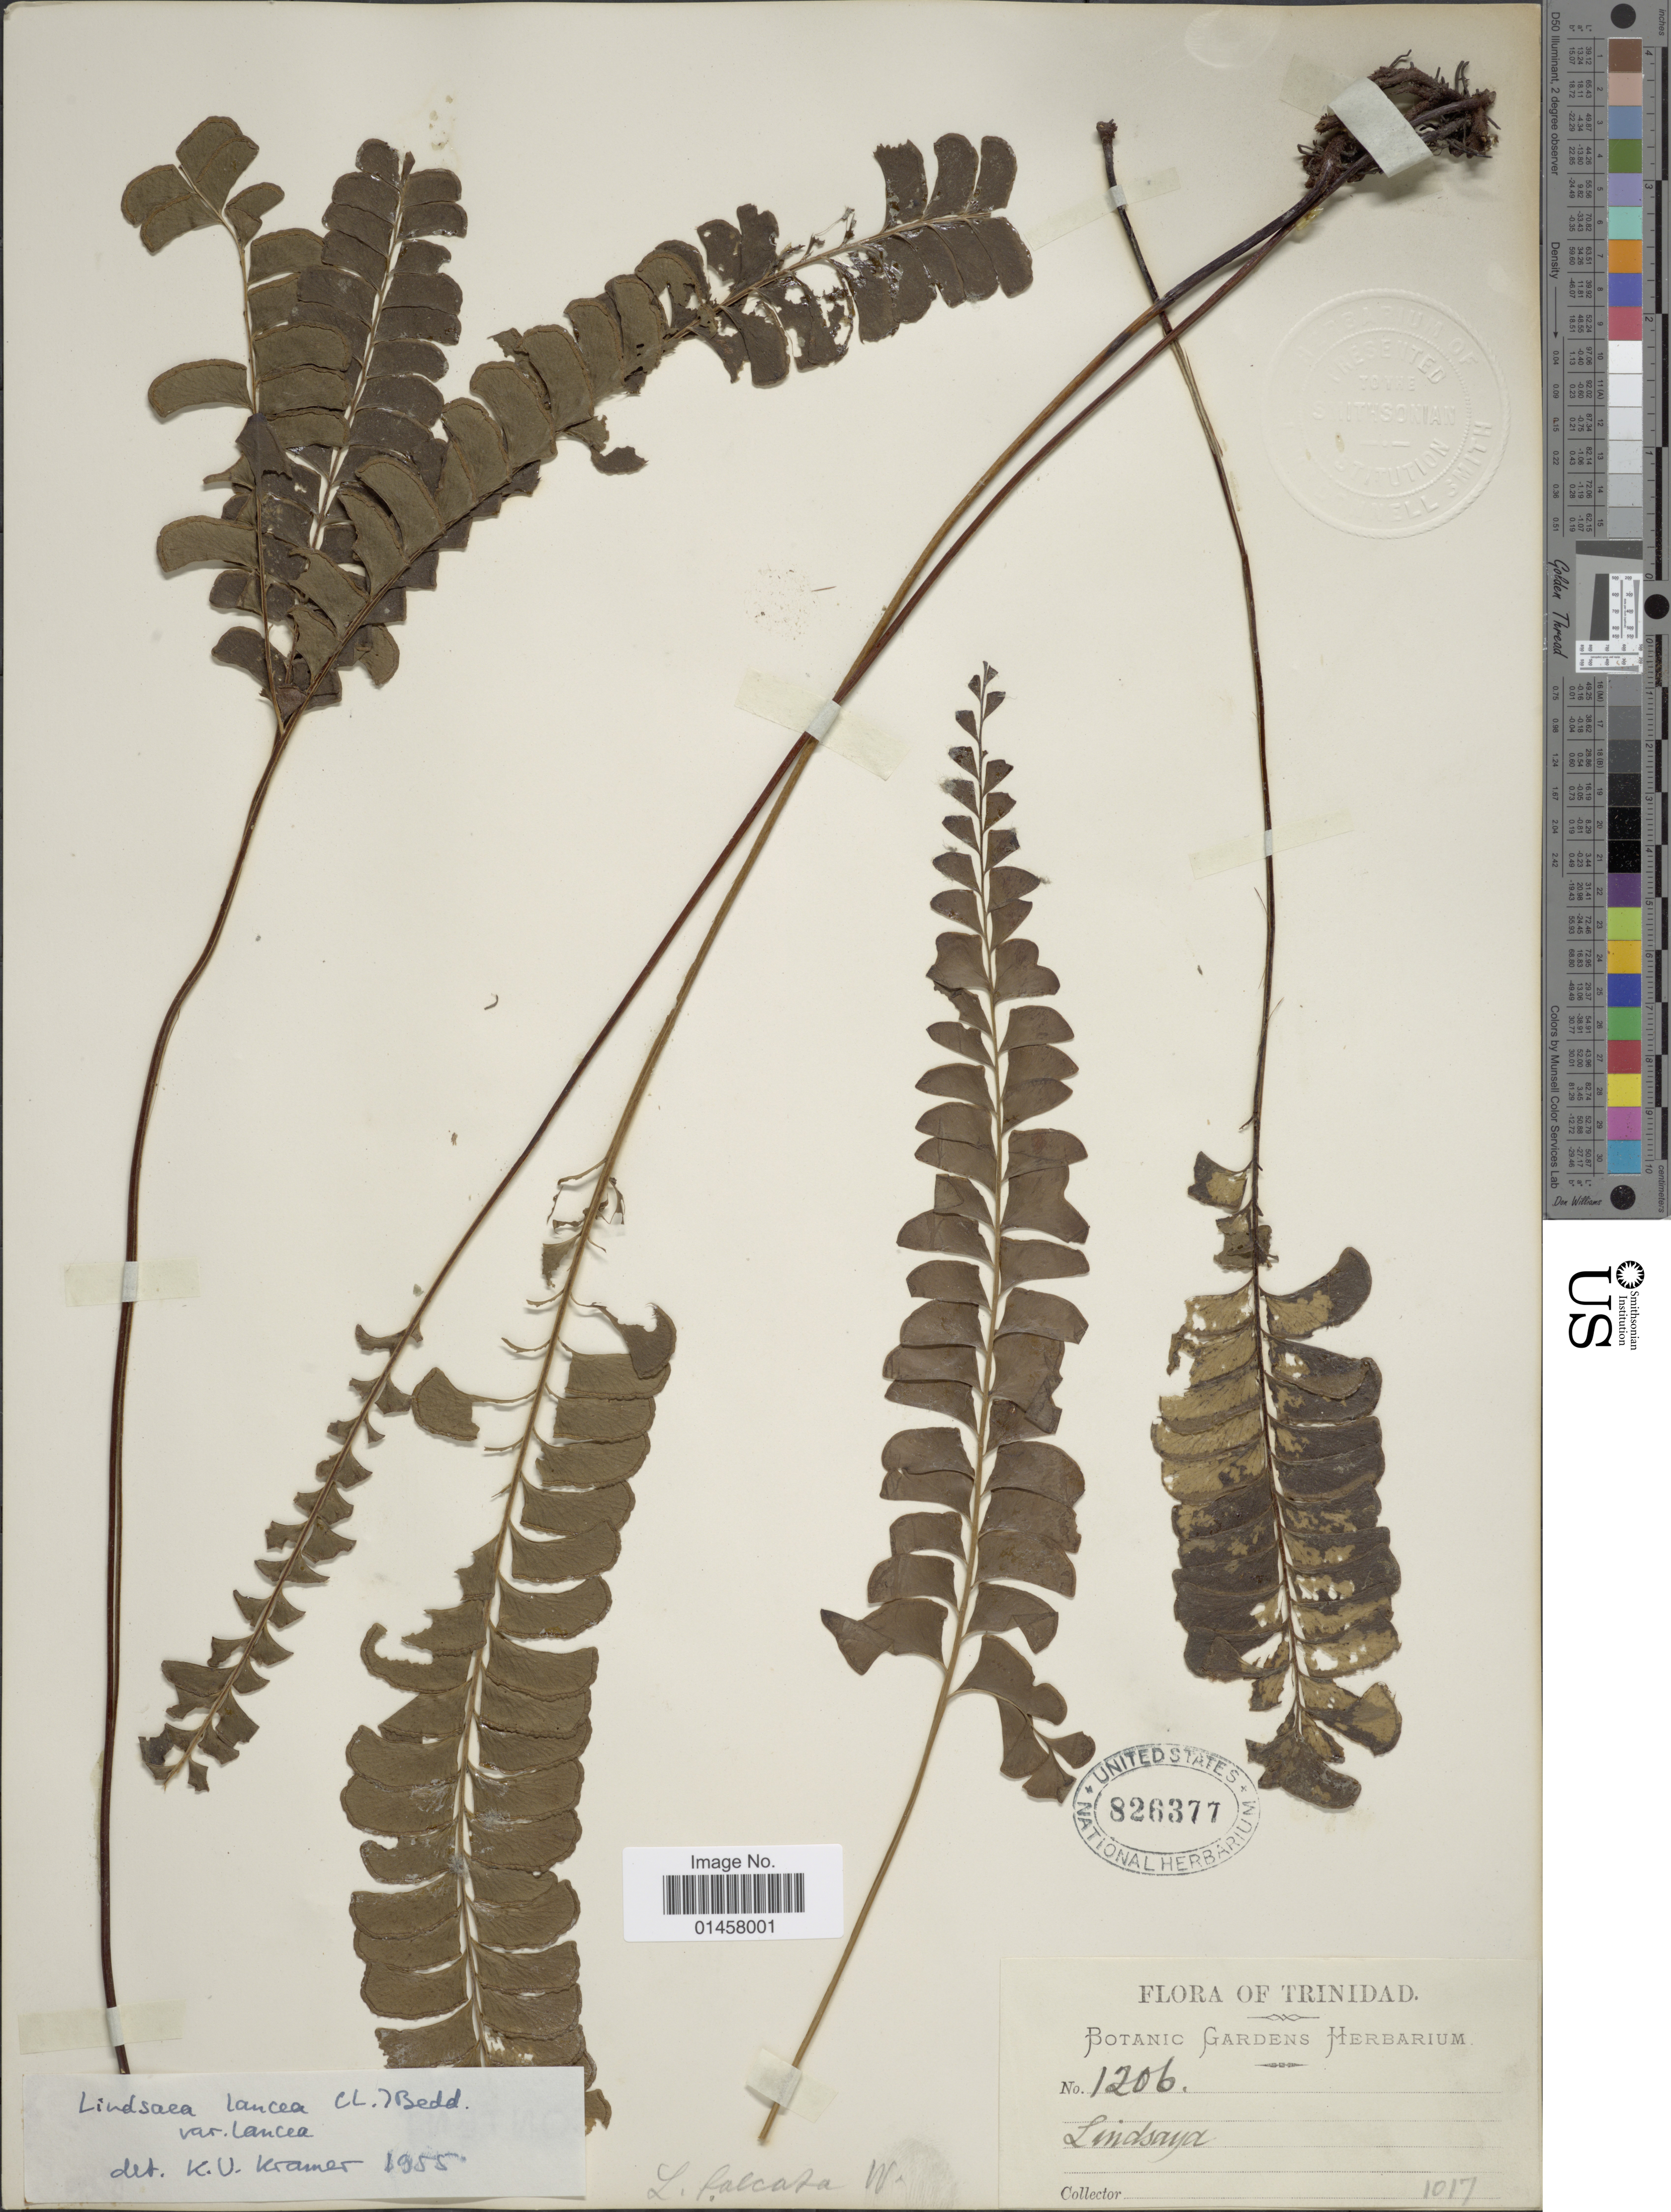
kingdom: Plantae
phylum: Tracheophyta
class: Polypodiopsida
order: Polypodiales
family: Lindsaeaceae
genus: Lindsaea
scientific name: Lindsaea lancea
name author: (L.) Bedd.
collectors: Botanic Gardens Herbarium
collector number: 1206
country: Trinidad and Tobago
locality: Flora of Trinidad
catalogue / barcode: US 826377